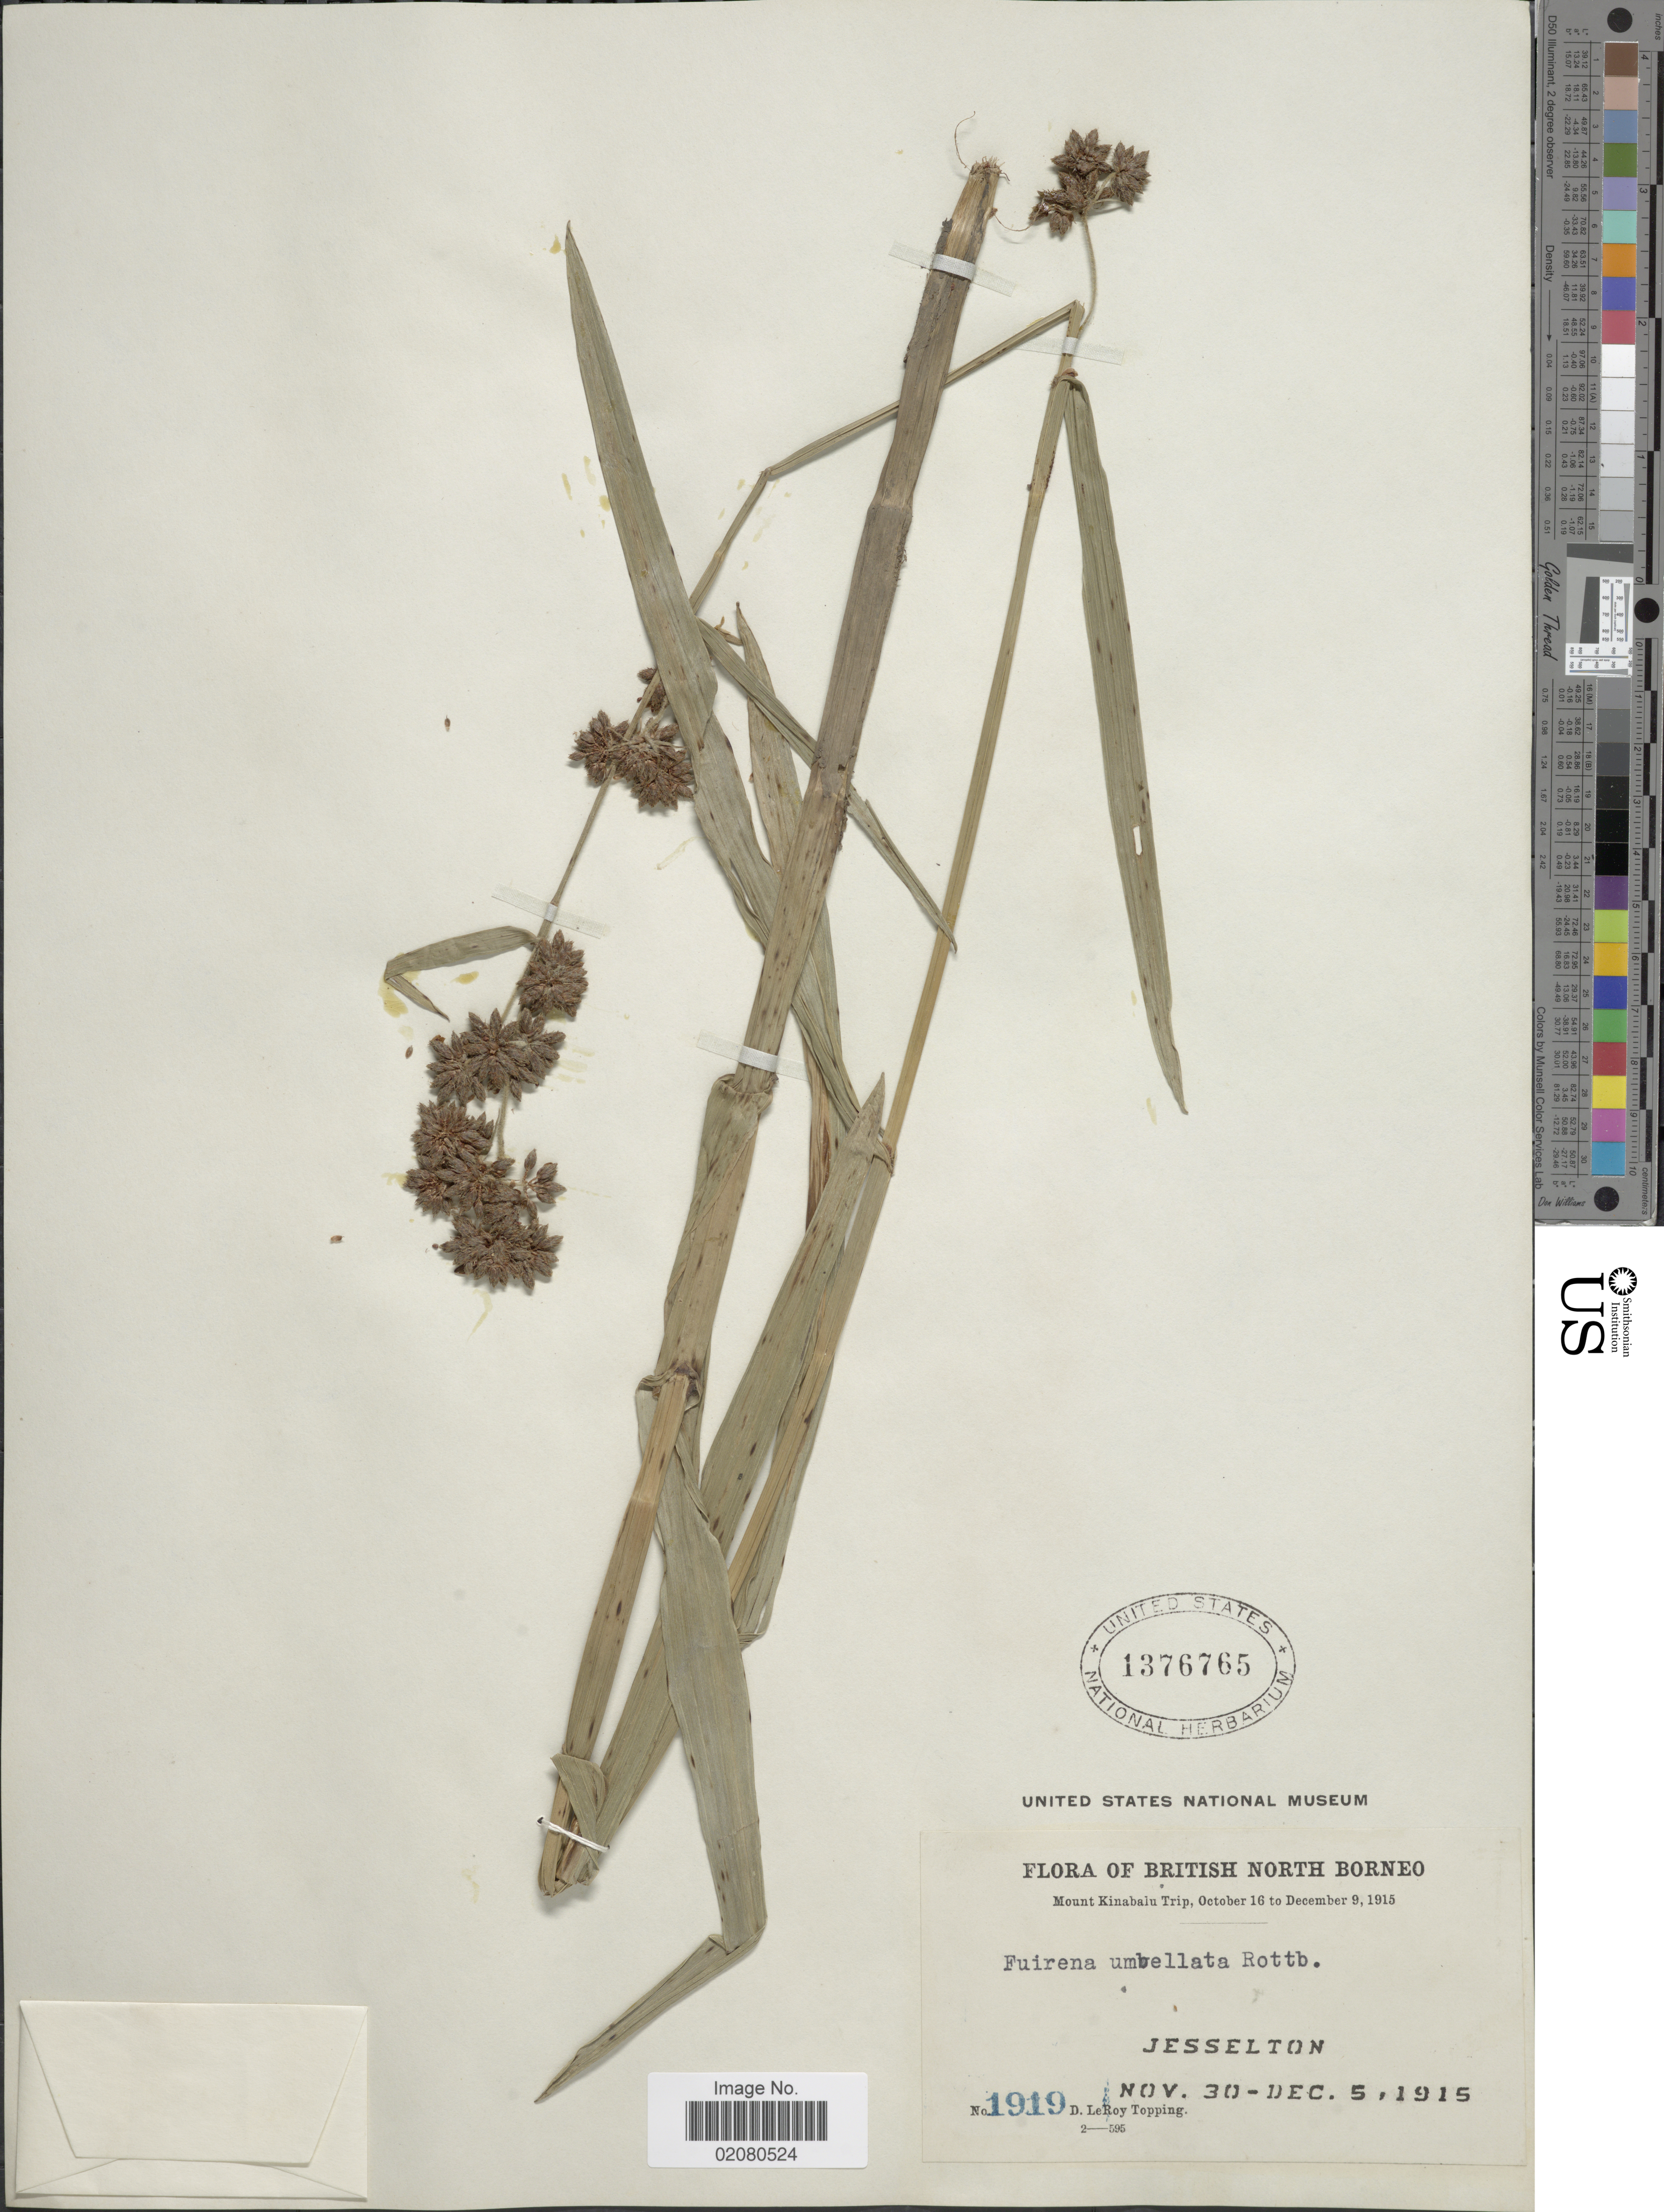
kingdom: Plantae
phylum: Tracheophyta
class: Liliopsida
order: Poales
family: Cyperaceae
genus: Fuirena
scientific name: Fuirena umbellata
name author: Rottb.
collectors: D. L. Topping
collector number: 1919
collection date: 1915-11-30/1915-12-05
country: Malaysia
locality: British North Borneo, Jesselton.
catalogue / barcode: US 1376765